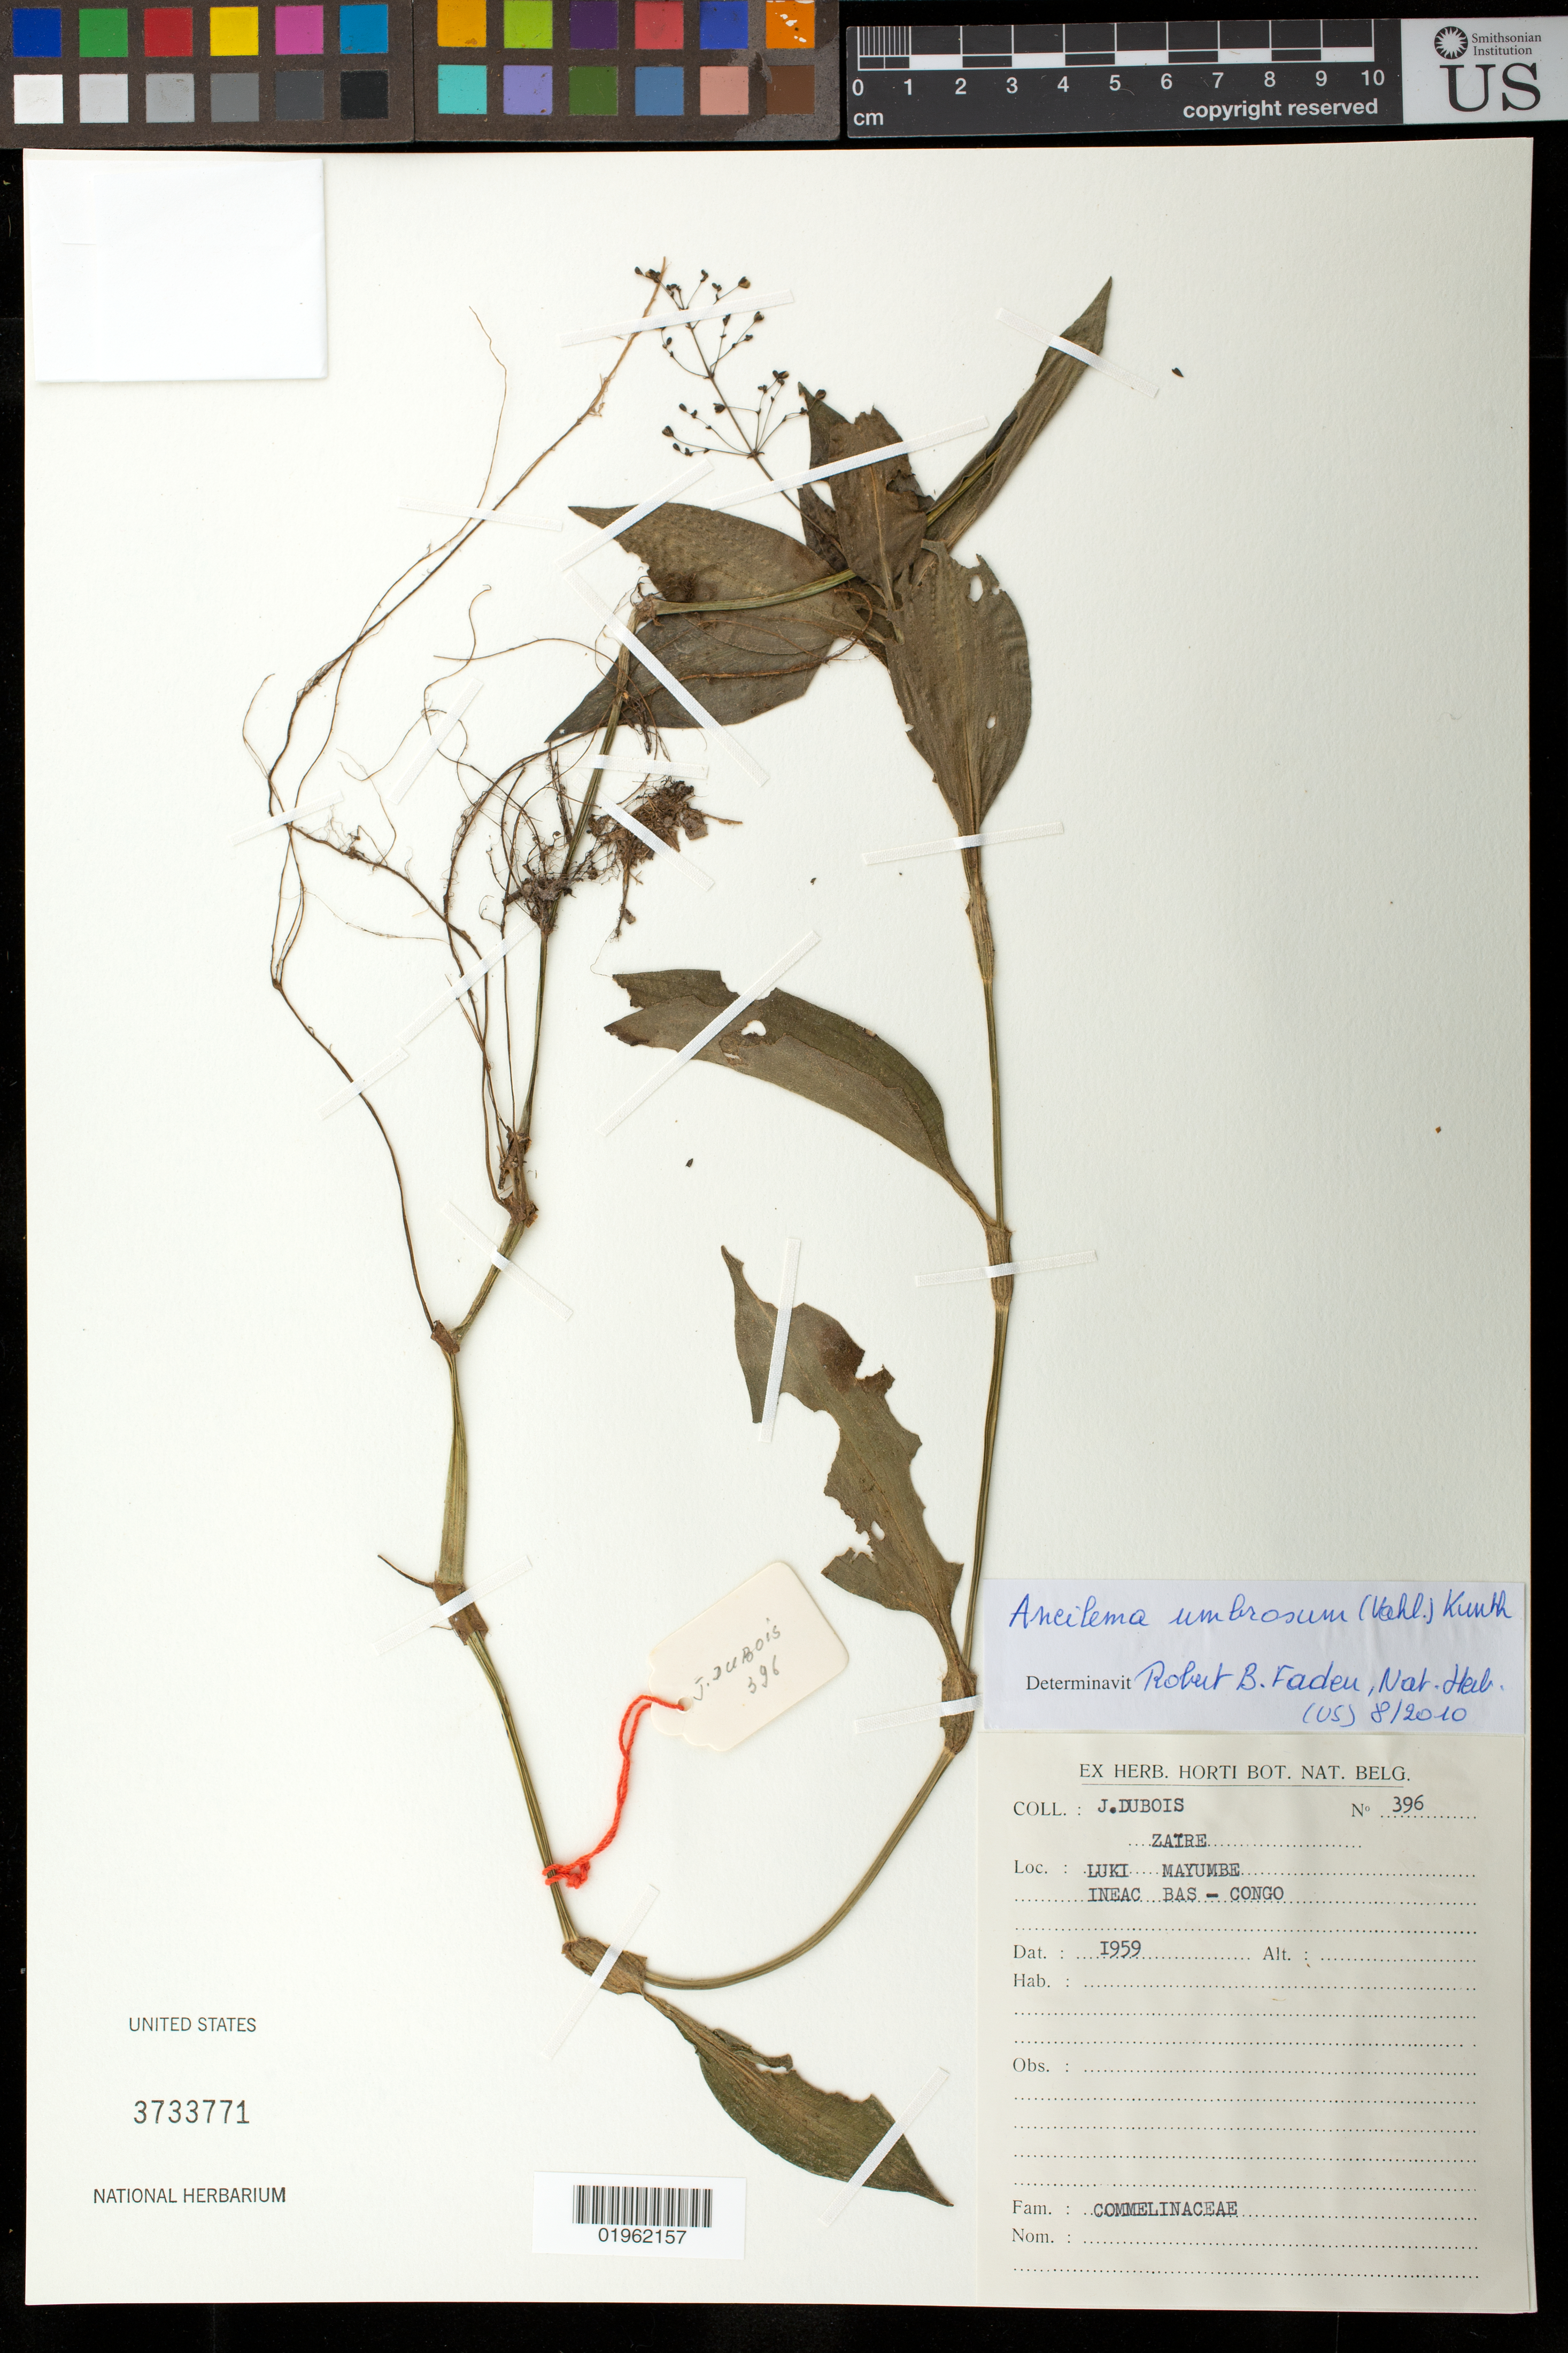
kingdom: Plantae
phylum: Tracheophyta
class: Liliopsida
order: Commelinales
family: Commelinaceae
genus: Aneilema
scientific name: Aneilema umbrosum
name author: (Vahl) Kunth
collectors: J. Dubois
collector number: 396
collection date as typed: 1959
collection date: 1959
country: Congo, Democratic Republic of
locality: Luki Mayumbe Ineac Bas-Congo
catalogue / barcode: US 3733771